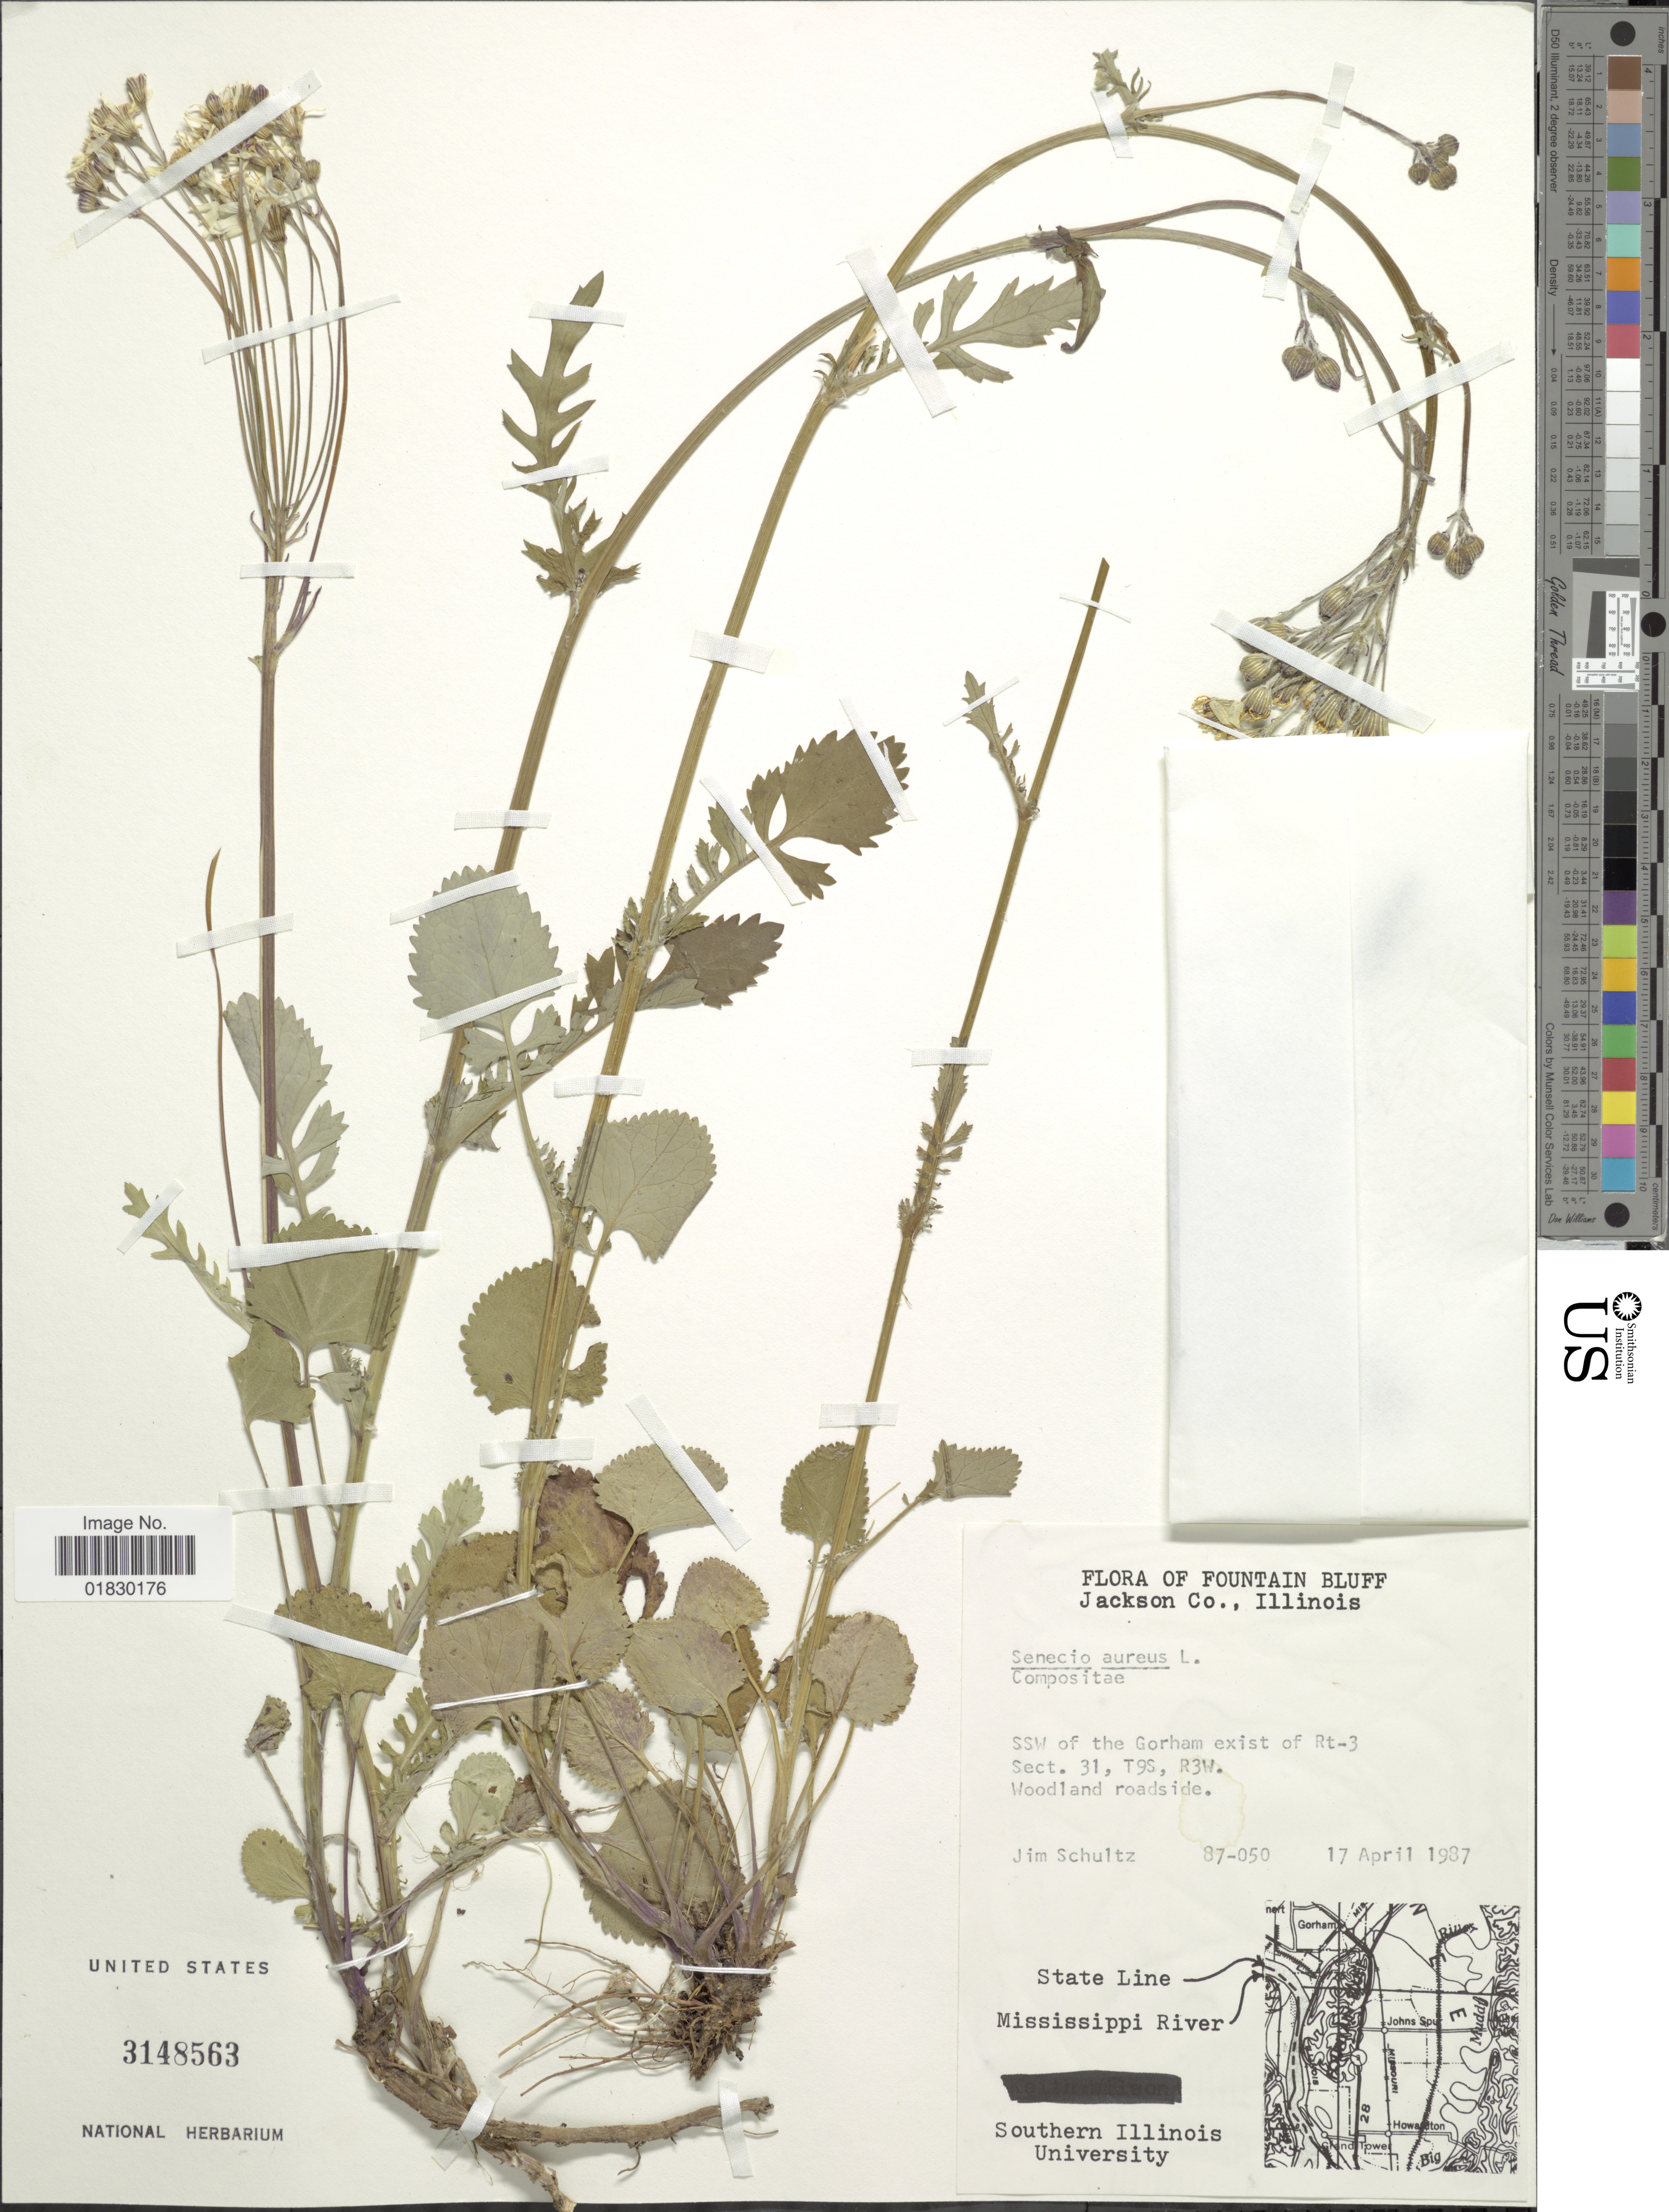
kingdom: Plantae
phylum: Tracheophyta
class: Magnoliopsida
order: Asterales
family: Asteraceae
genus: Packera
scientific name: Packera aurea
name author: (L.) Á. Löve & D. Löve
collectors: J. Schultz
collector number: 87-050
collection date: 1987-04-17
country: United States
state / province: Illinois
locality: Fountain Bluffs, Jackson Co., Illinois, SSW of the Gorham exist of Rt-3, Sect. 31, T9S, R3W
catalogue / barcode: US 3148563